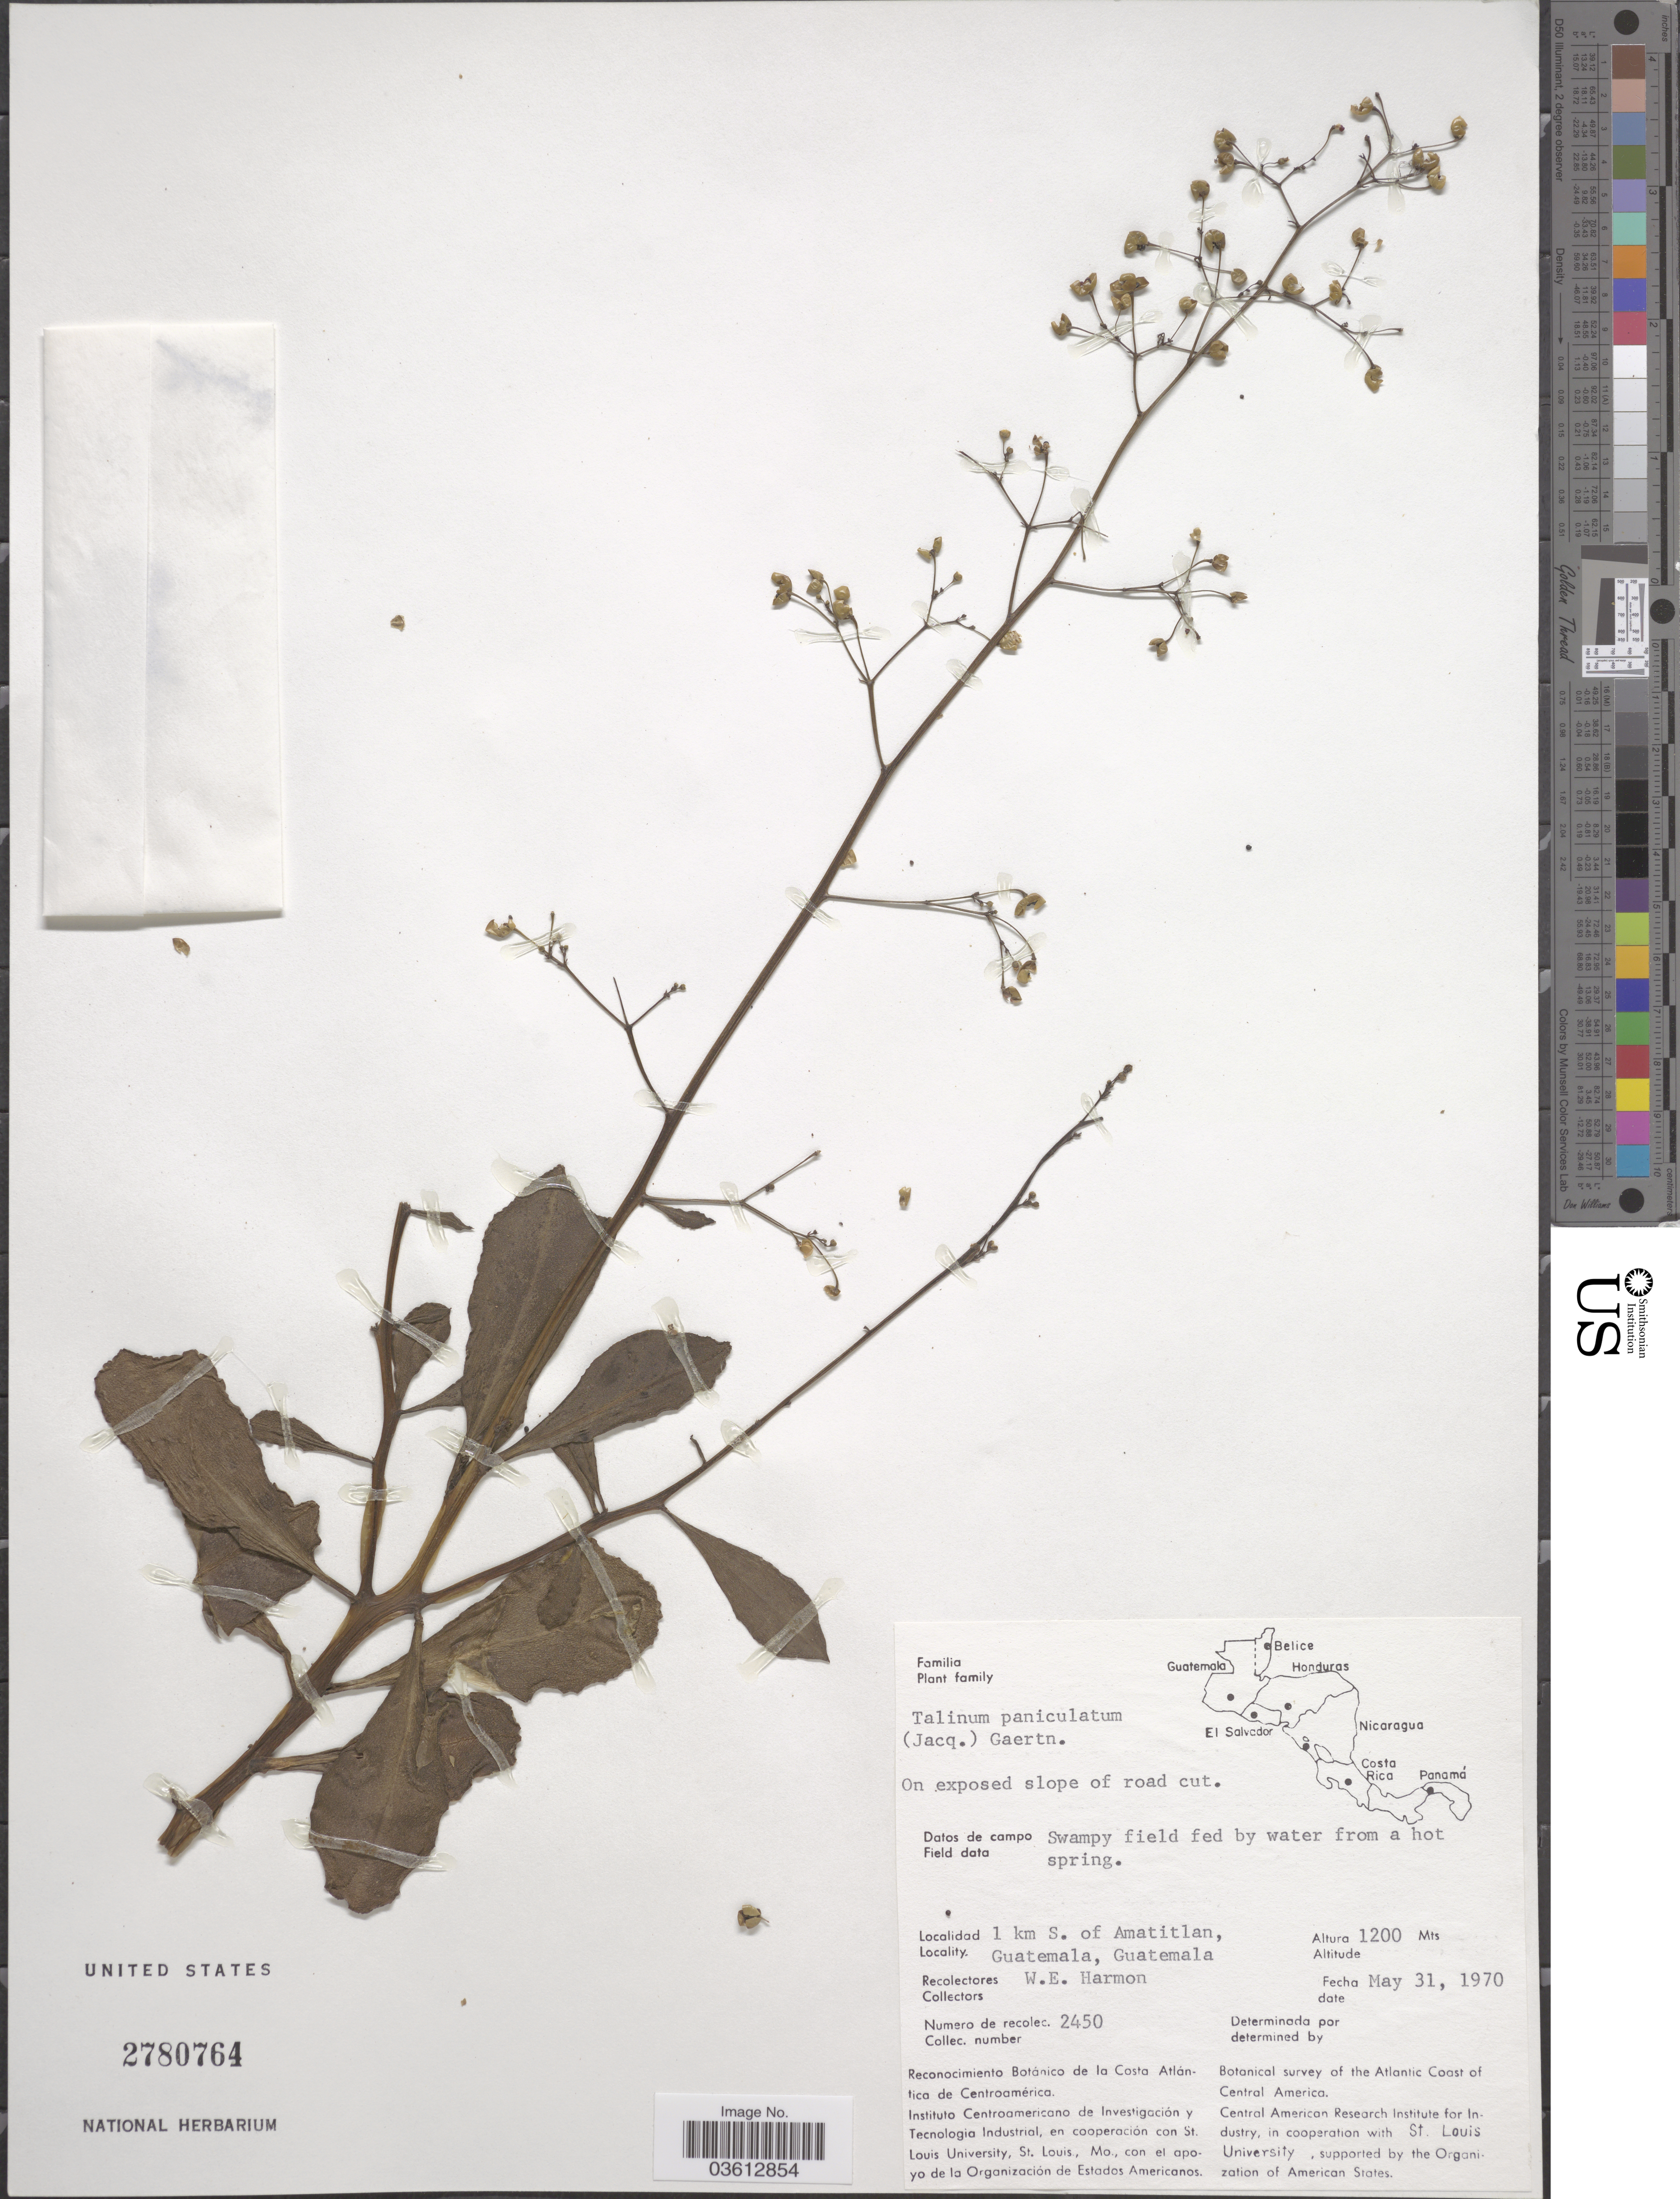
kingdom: Plantae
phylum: Tracheophyta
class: Magnoliopsida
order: Caryophyllales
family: Talinaceae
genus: Talinum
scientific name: Talinum paniculatum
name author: (Jacq.) Gaertn.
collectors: W. E. Harmon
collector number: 2450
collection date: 1970-05-31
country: Guatemala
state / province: Guatemala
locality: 1 km S. of Amatitlan.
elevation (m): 1200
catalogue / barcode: US 2780764